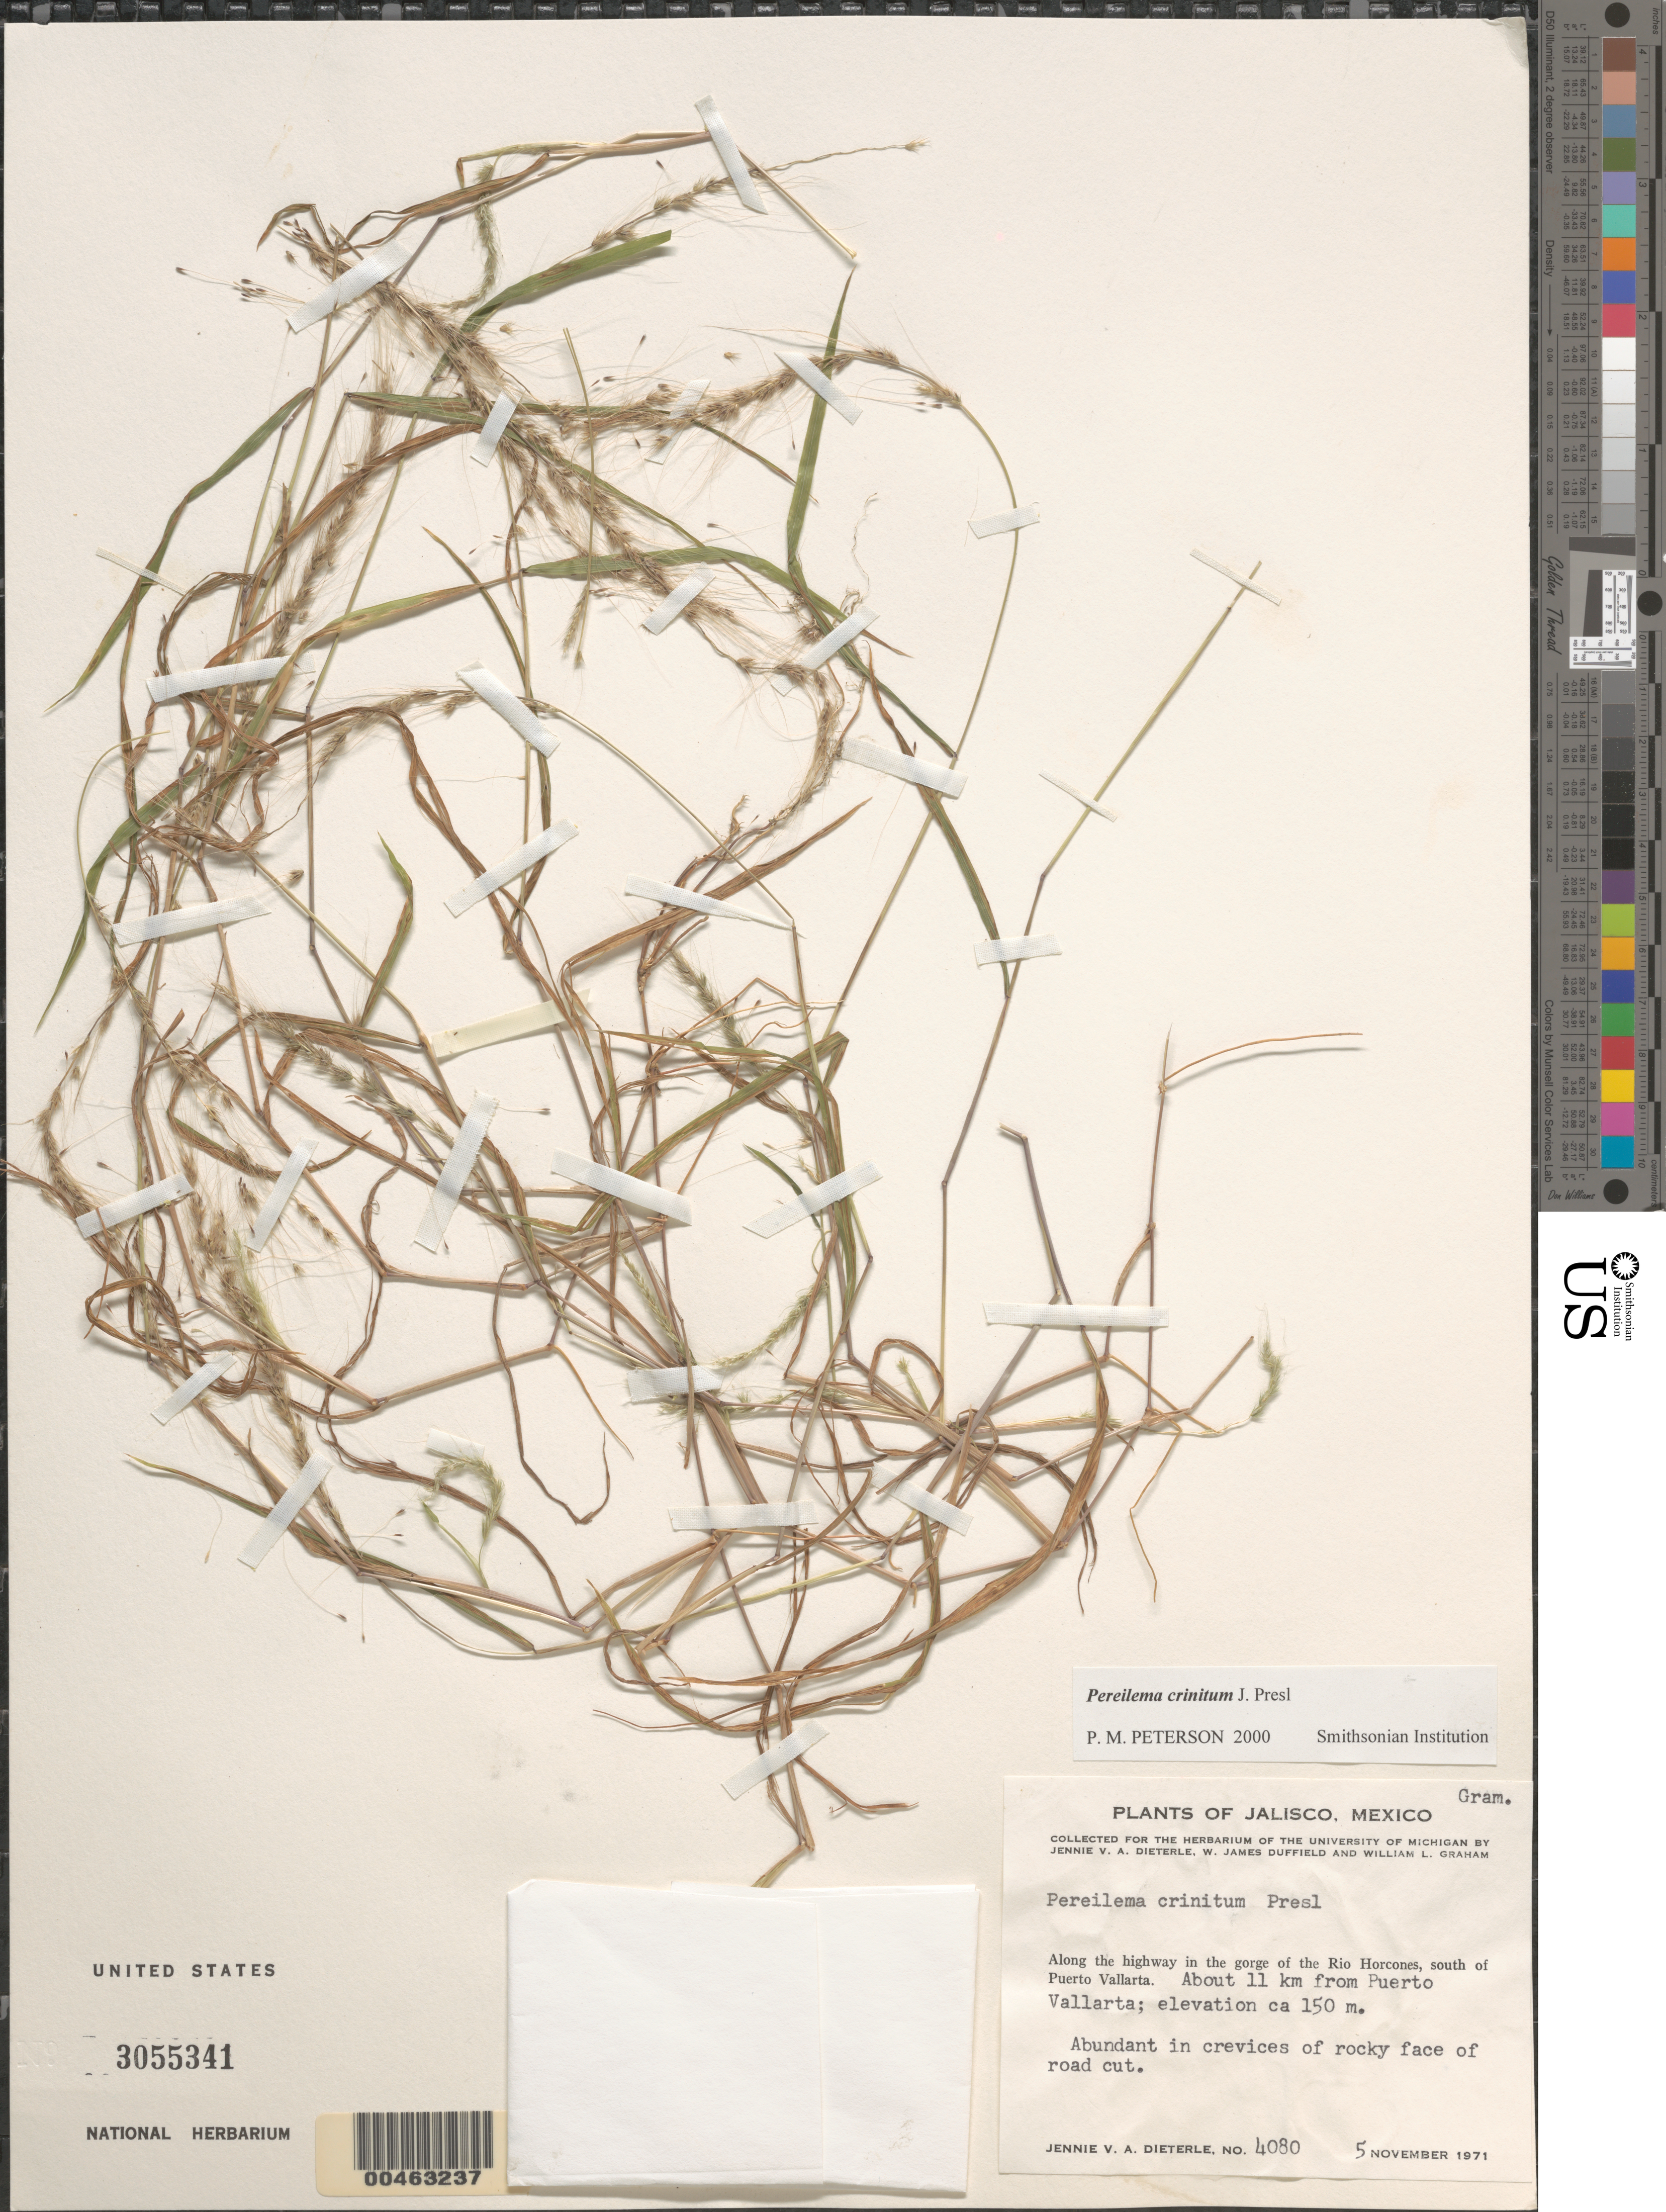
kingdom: Plantae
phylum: Tracheophyta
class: Liliopsida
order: Poales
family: Poaceae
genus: Pereilema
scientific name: Pereilema crinitum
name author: J. Presl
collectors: J. Dieterle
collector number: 4080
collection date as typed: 5 Nov 1971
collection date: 1971-11-05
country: Mexico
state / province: Jalisco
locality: Along hwy in the gorge of the Rio Horcones, S of Puerto Vallarta, about 11 km from Puerto Vallarta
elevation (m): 150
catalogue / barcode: US 3055341